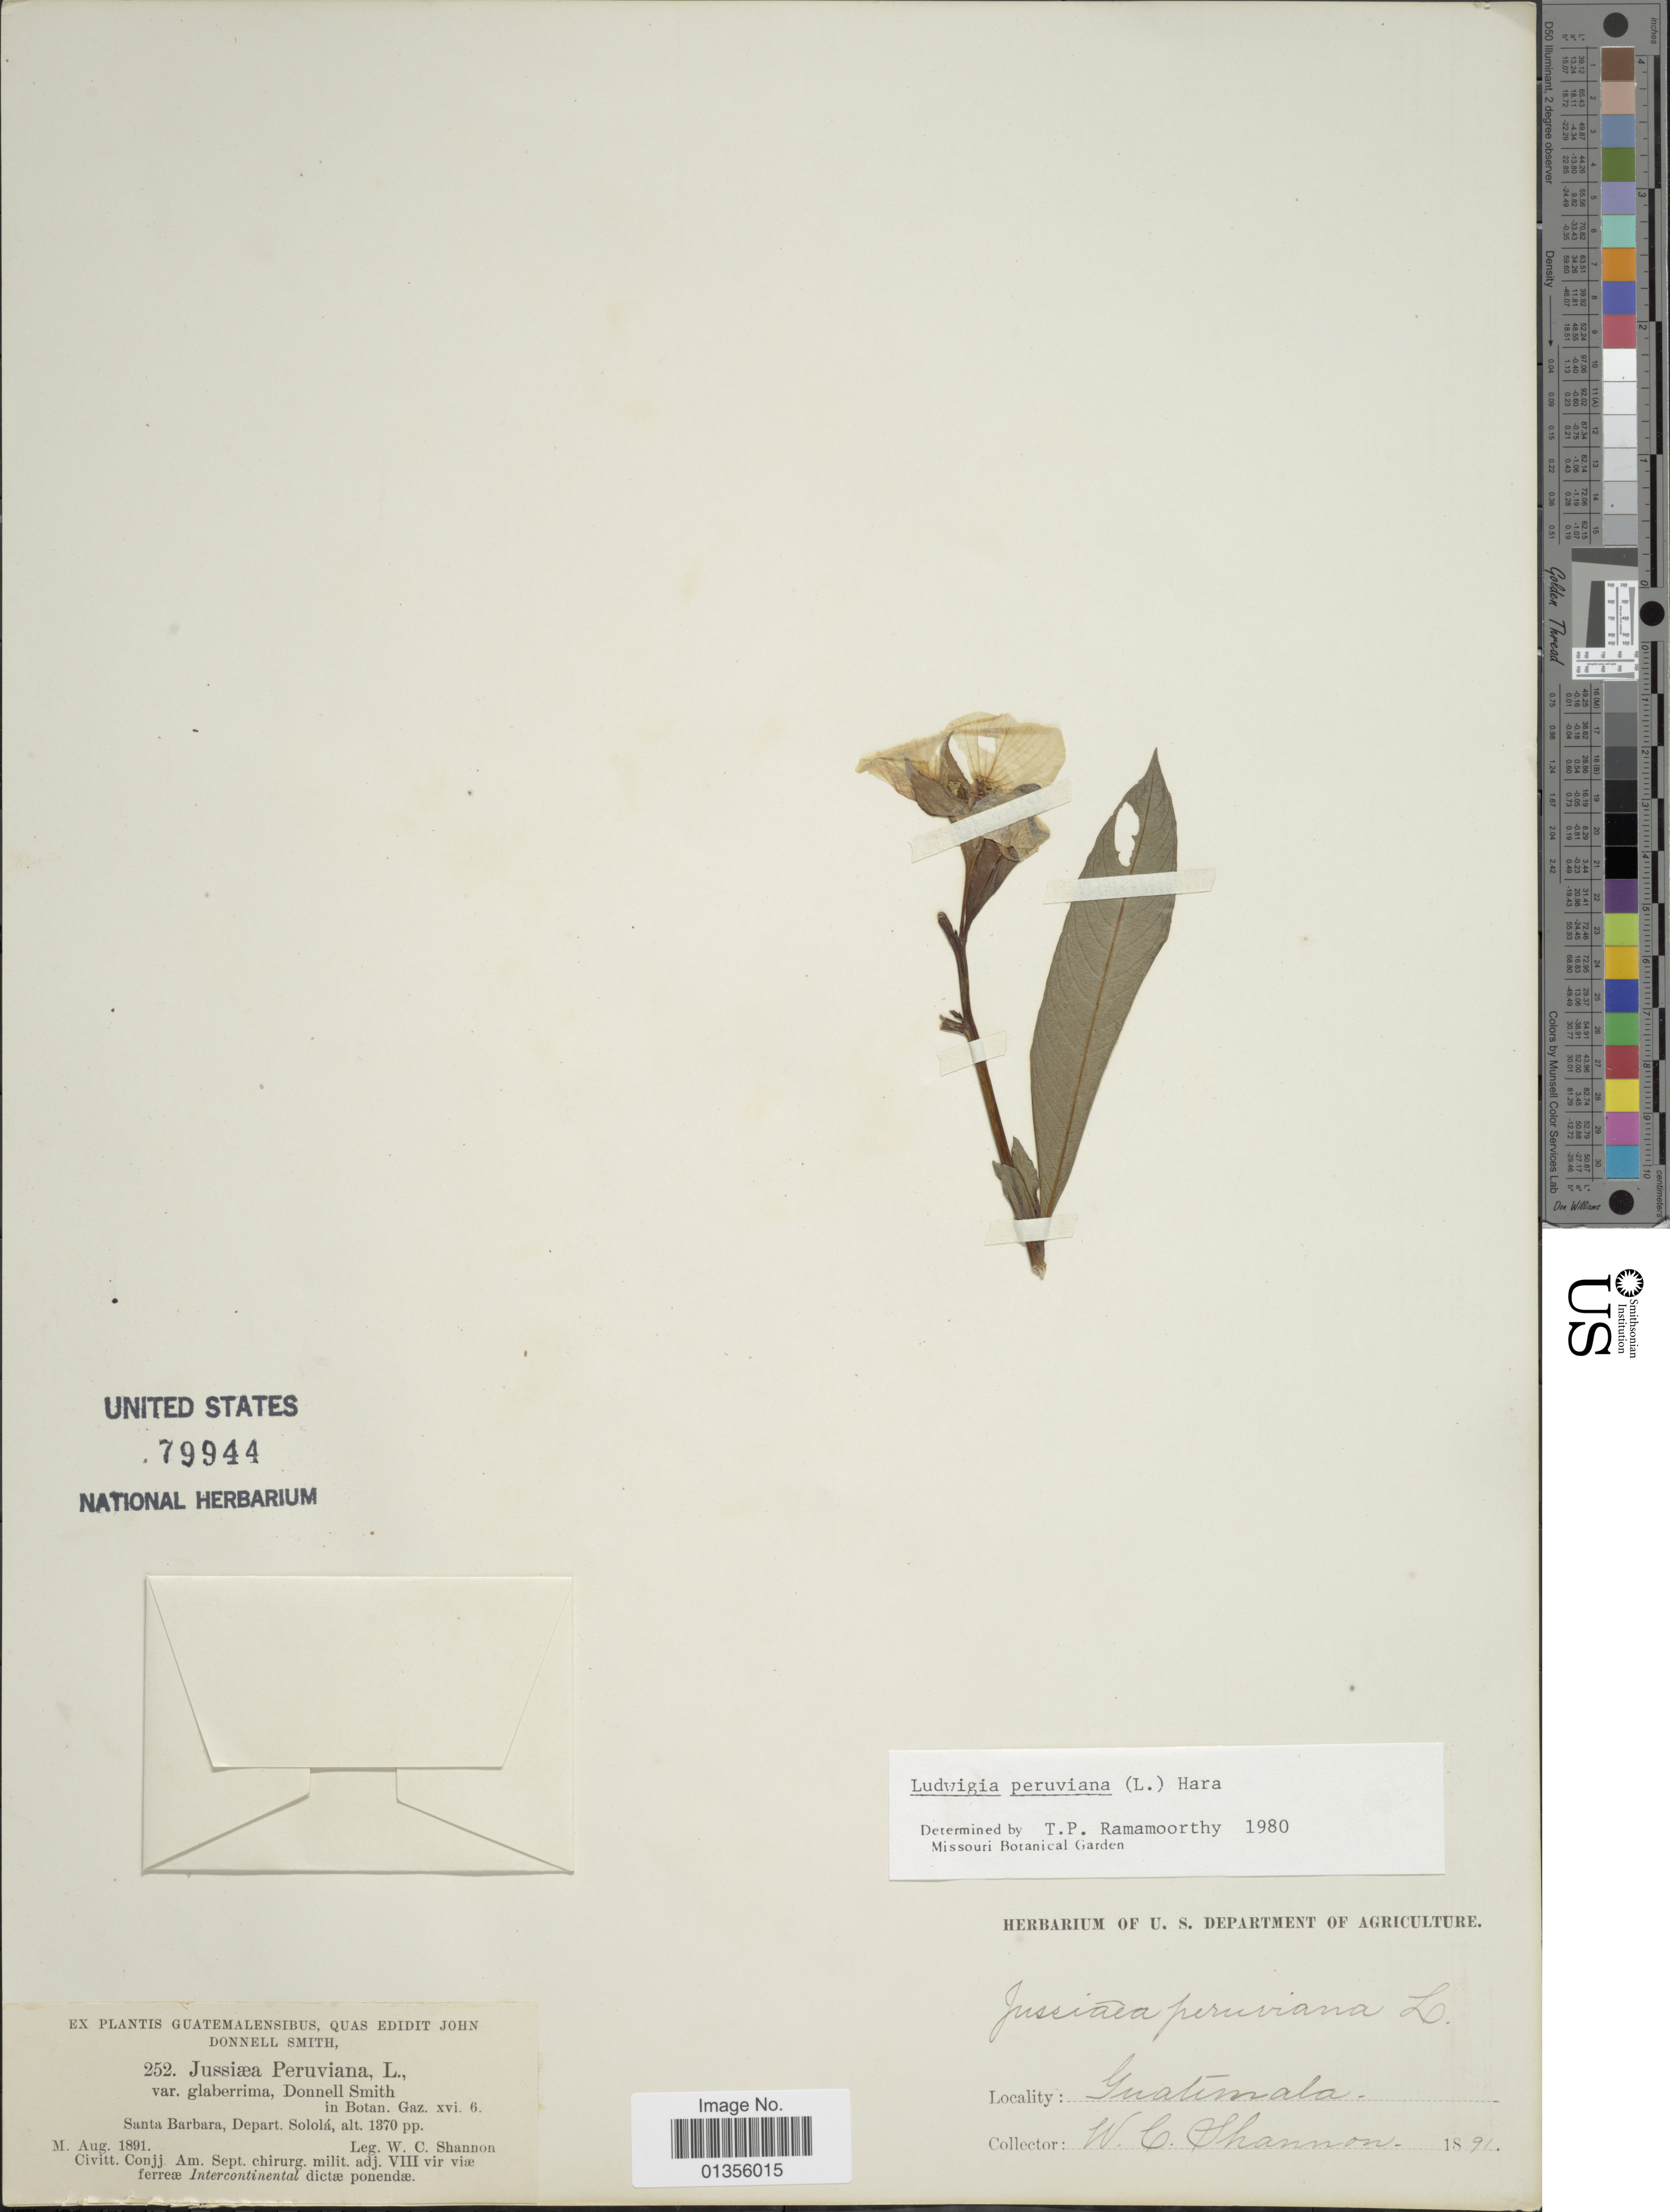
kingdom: Plantae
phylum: Tracheophyta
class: Magnoliopsida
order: Myrtales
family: Onagraceae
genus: Ludwigia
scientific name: Ludwigia peruviana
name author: (L.) H. Hara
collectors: W. C. Shannon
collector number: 252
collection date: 1891-08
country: Honduras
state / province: Santa Bárbara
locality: Depart. Sololá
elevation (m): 418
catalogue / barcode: US 79944